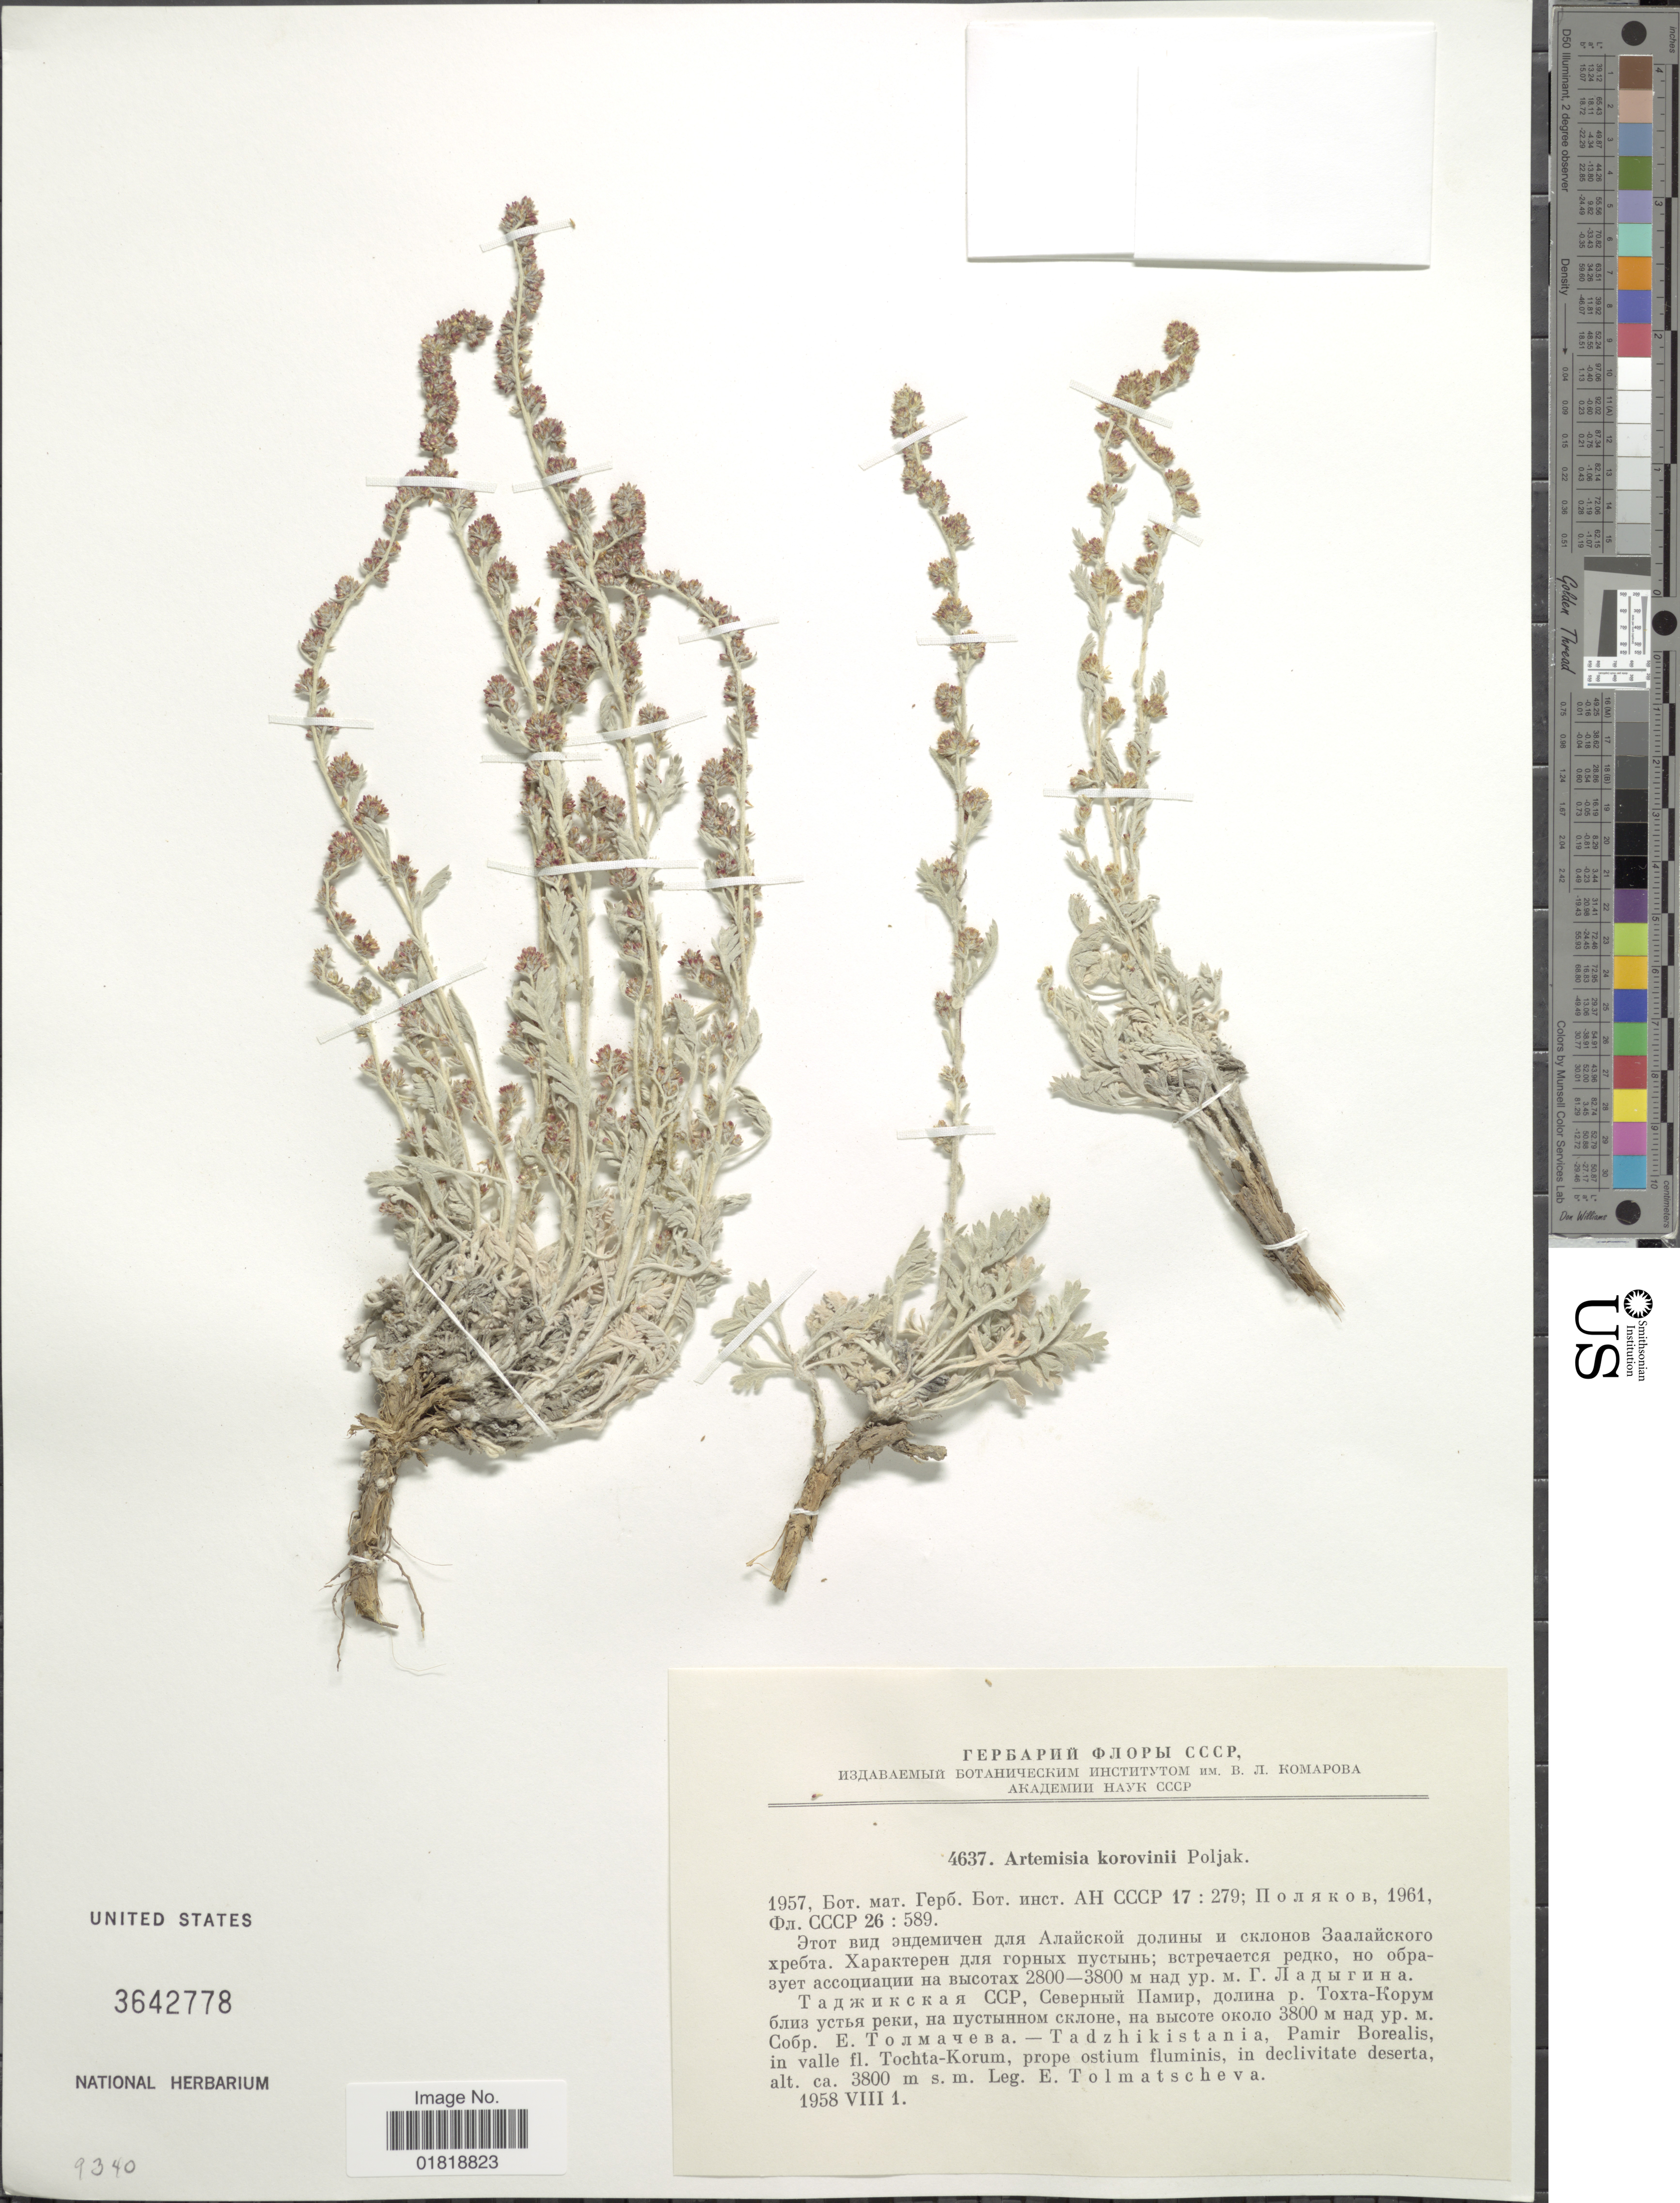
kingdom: Plantae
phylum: Tracheophyta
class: Magnoliopsida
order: Asterales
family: Asteraceae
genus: Artemisia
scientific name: Artemisia korovinii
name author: Poljakov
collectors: E. Tolmatscheva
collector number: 4637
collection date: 1958-08-01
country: Tajikistan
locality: Tadzhikistania, Pamir Borealis, in valle fl. Tochta-Korum, prope ostium fluminis, in declivitate deserta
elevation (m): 3800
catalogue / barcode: US 3642778